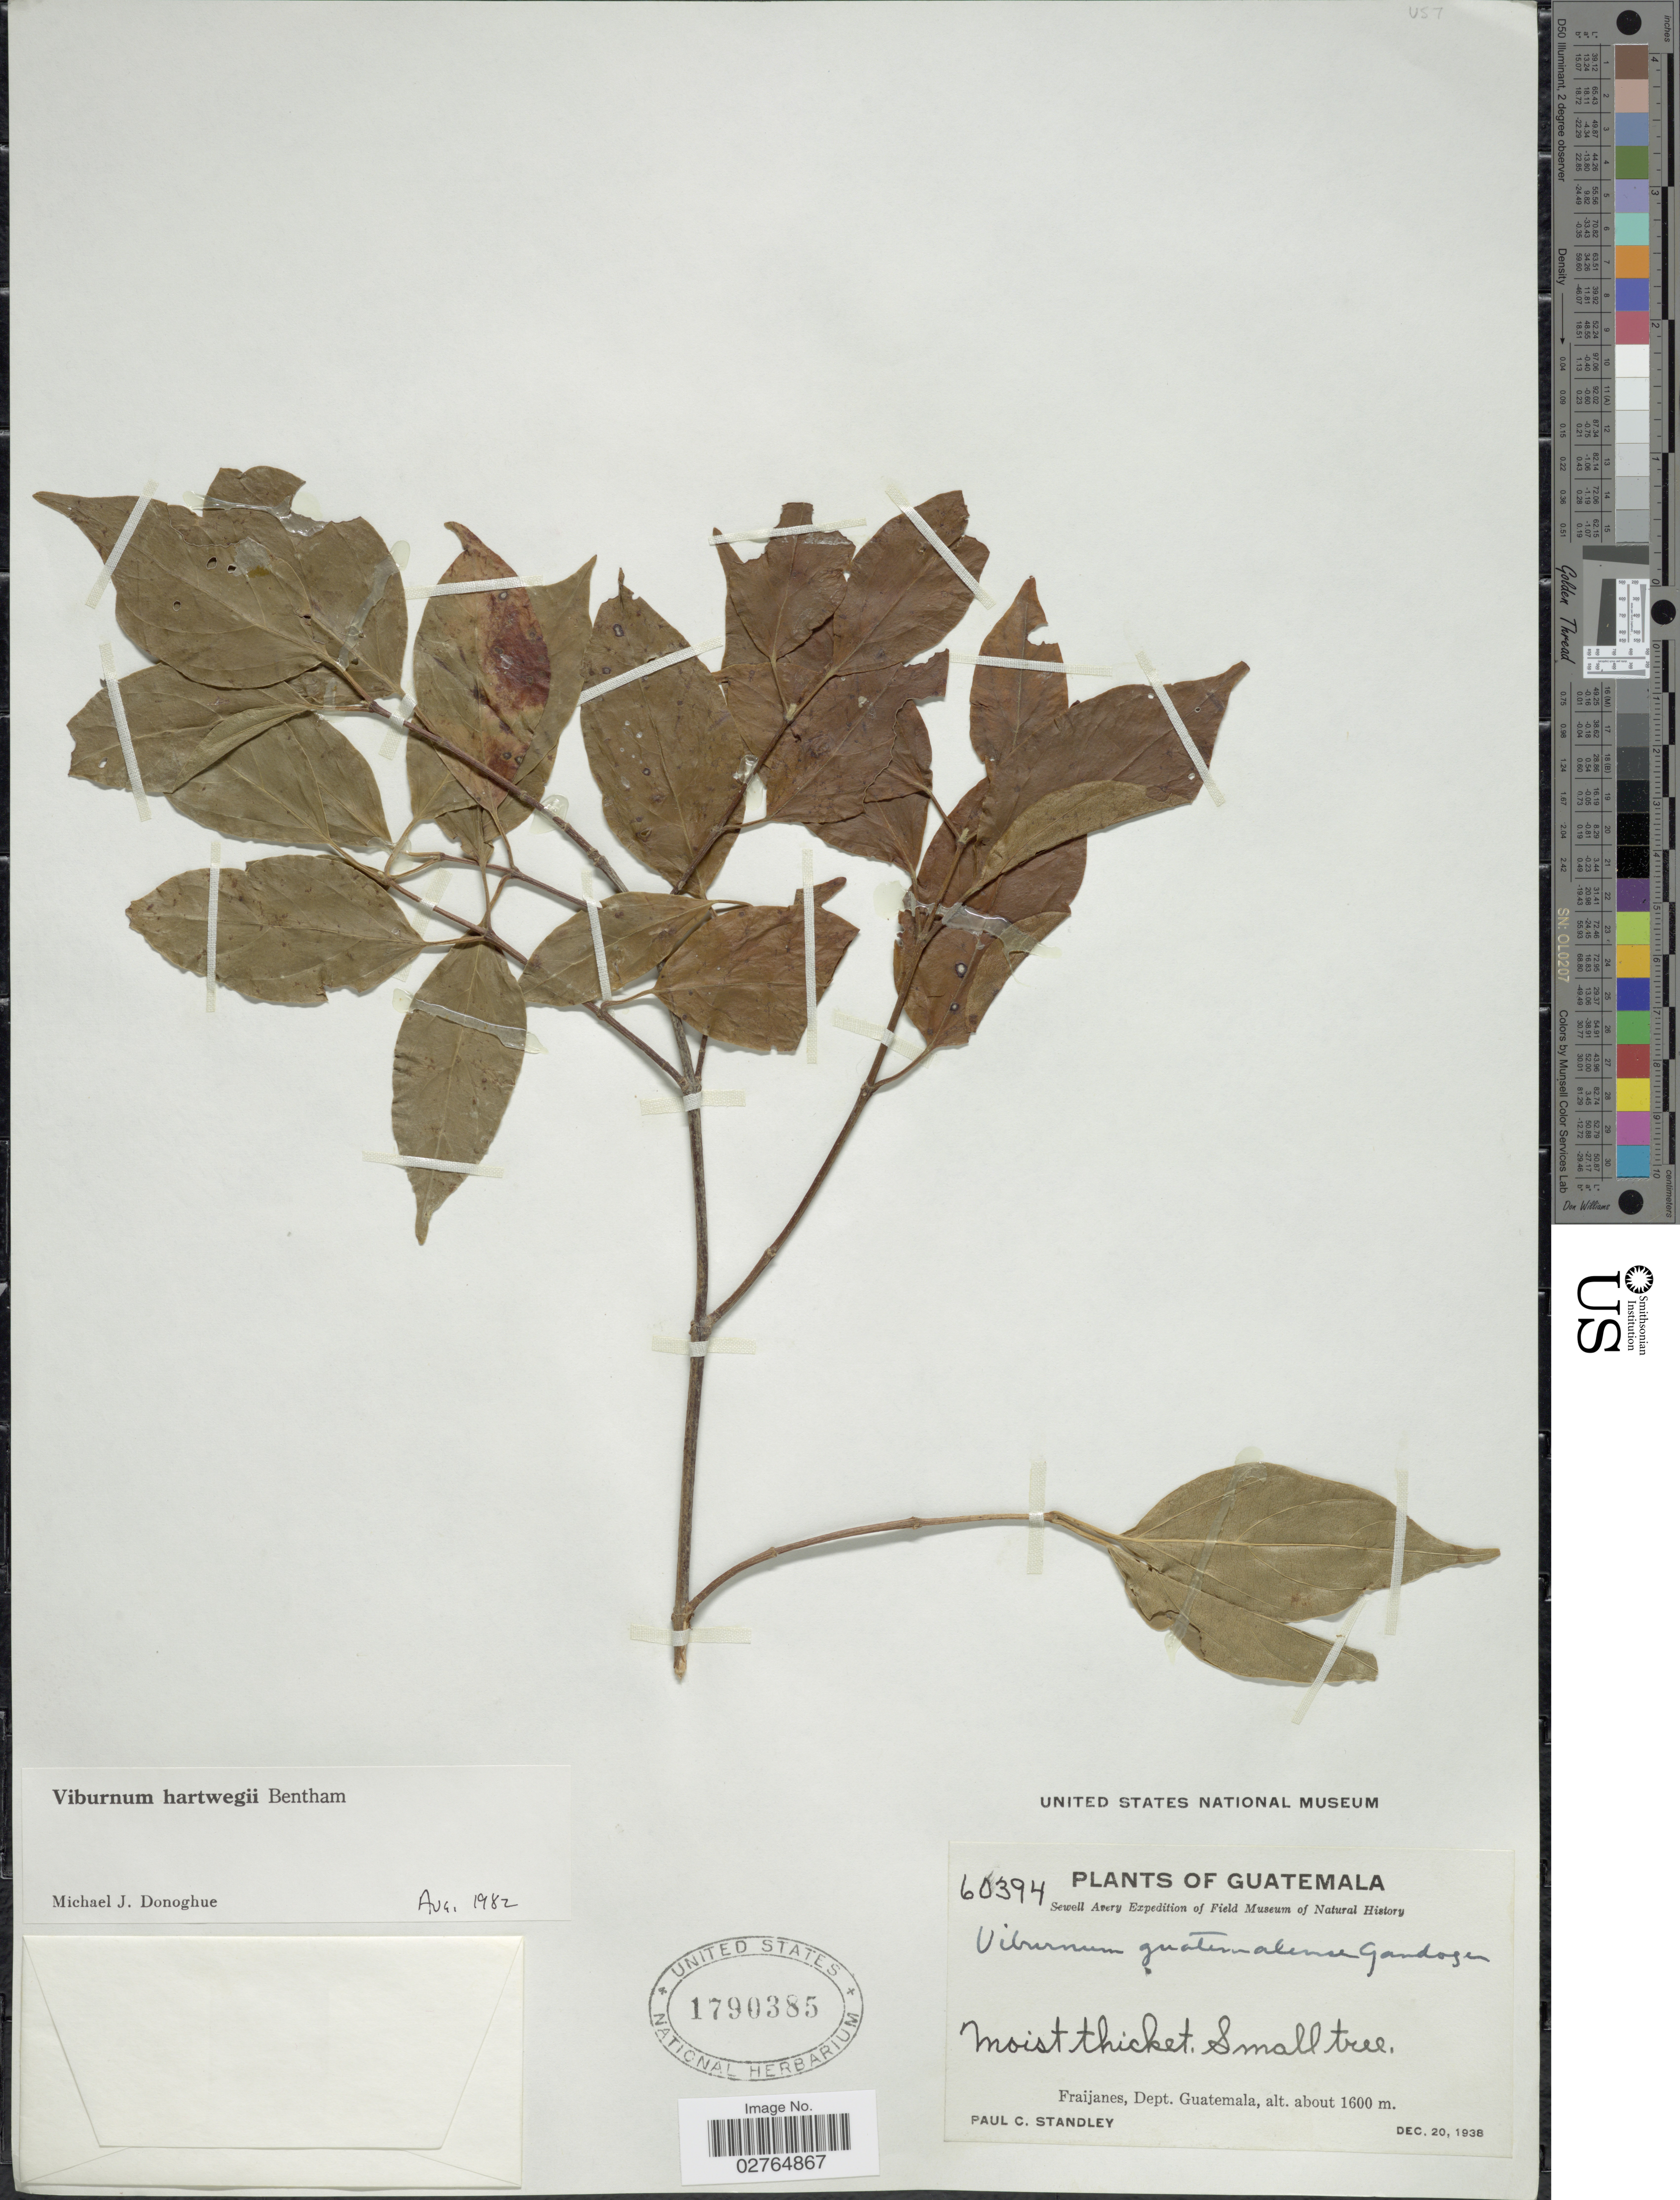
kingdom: Plantae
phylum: Tracheophyta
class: Magnoliopsida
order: Dipsacales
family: Viburnaceae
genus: Viburnum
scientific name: Viburnum hartwegii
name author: Benth.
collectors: P. C. Standley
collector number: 60394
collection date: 1938-12-20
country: Guatemala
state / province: Guatemala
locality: Fraijanes, Dept. Guatemala.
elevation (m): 1600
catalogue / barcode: US 1790385